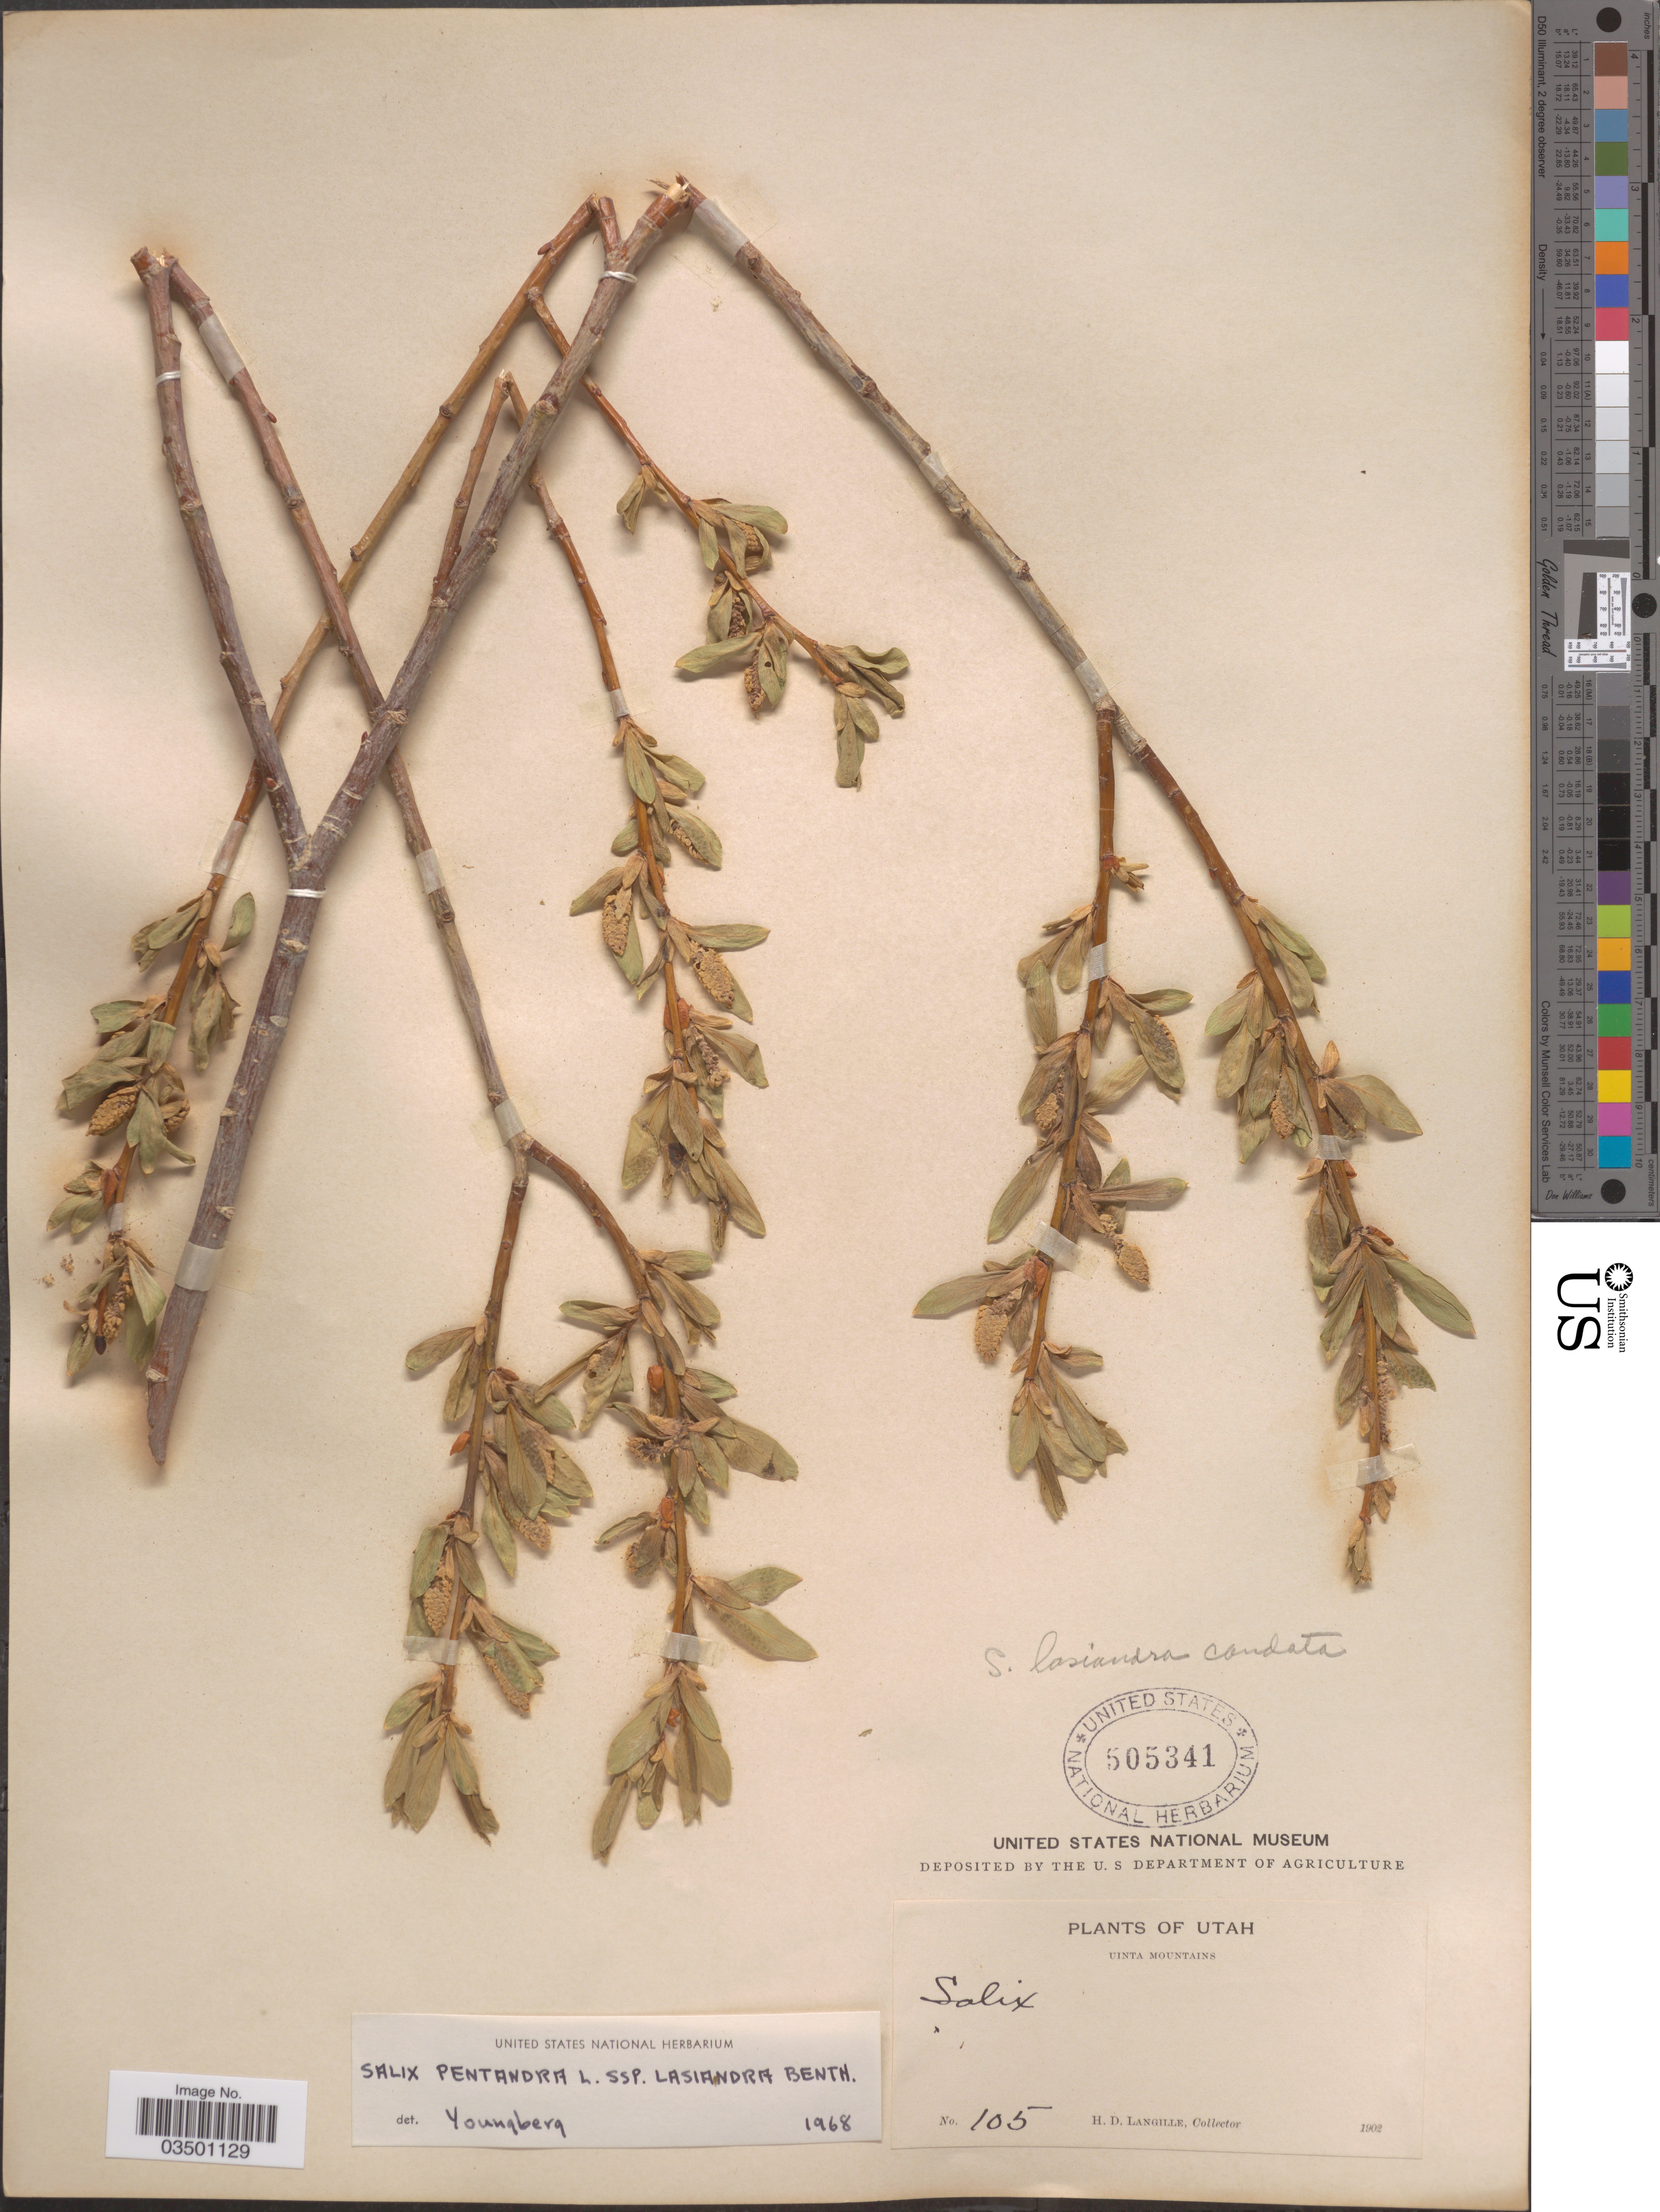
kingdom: Plantae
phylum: Tracheophyta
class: Magnoliopsida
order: Malpighiales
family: Salicaceae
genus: Salix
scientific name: Salix lasiandra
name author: Benth.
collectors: H. Langille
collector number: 105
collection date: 1902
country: United States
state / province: Utah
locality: Uinta Mountains.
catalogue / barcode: US 505341